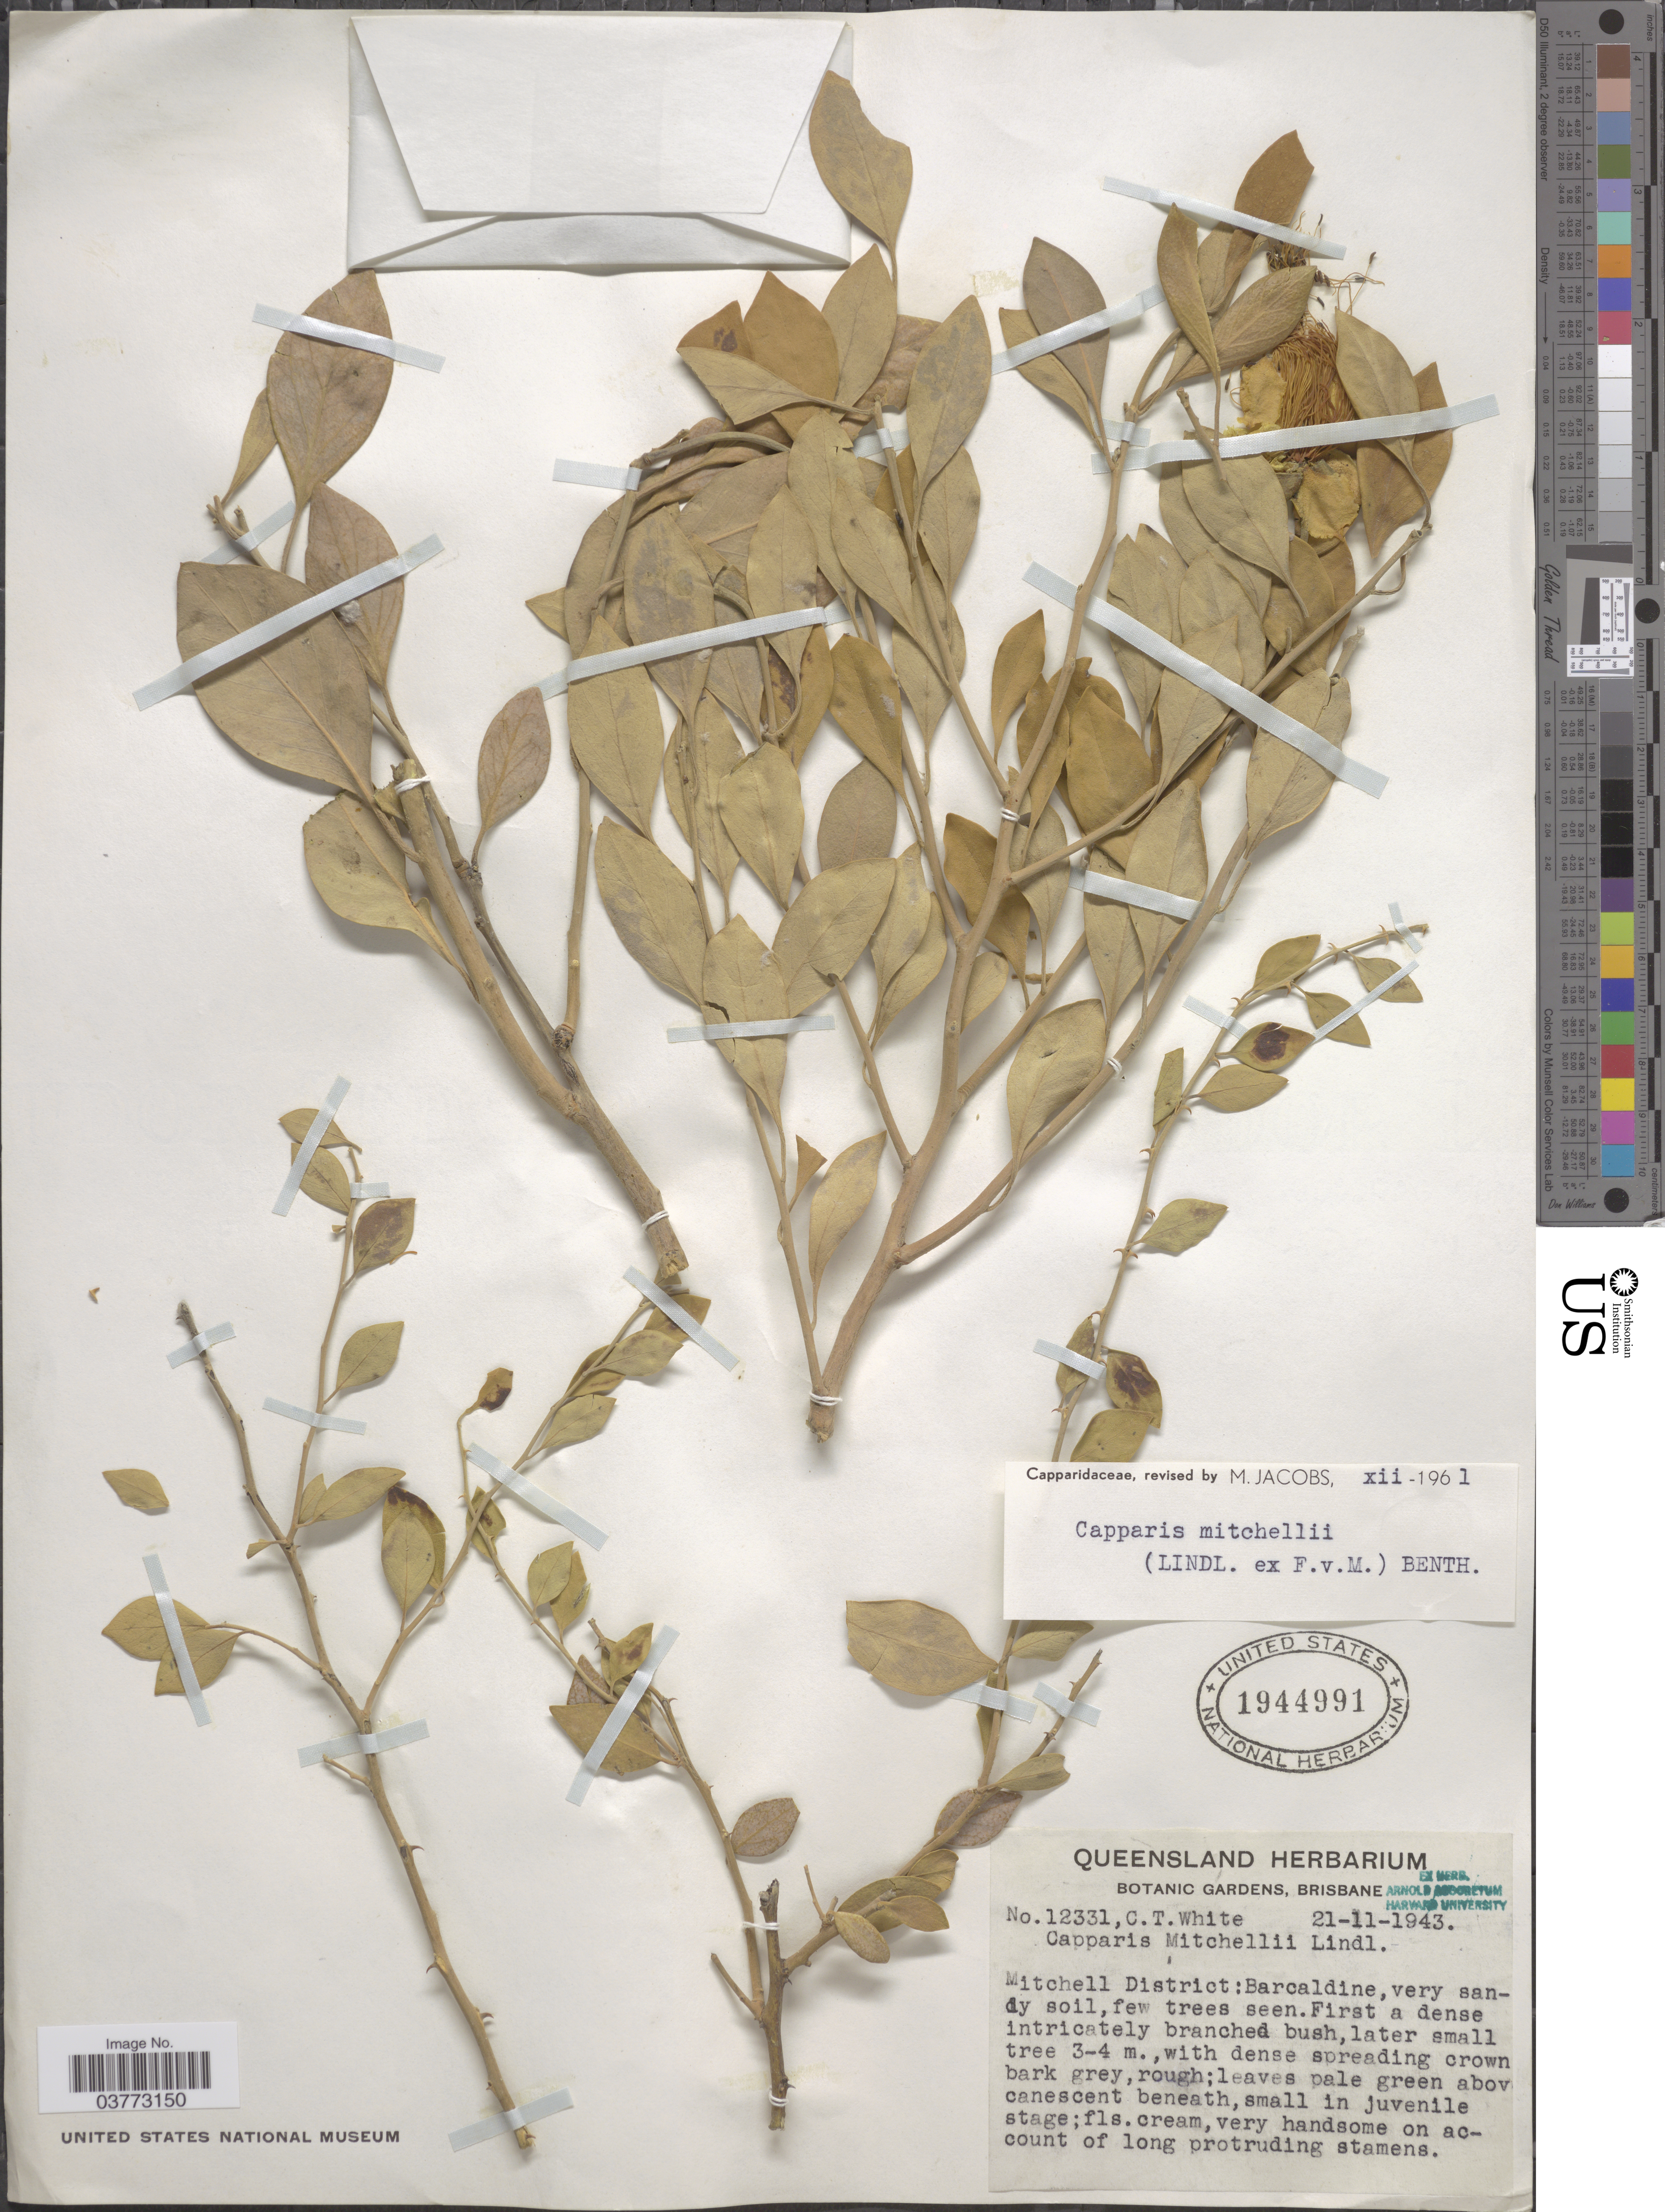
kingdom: Plantae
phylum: Tracheophyta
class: Magnoliopsida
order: Brassicales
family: Capparaceae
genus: Capparis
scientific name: Capparis mitchellii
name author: Lindl.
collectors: C. T. White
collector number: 12331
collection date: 1943-11-21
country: Australia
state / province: Queensland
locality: Mitchell District: Barcaldine.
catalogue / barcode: US 1944991